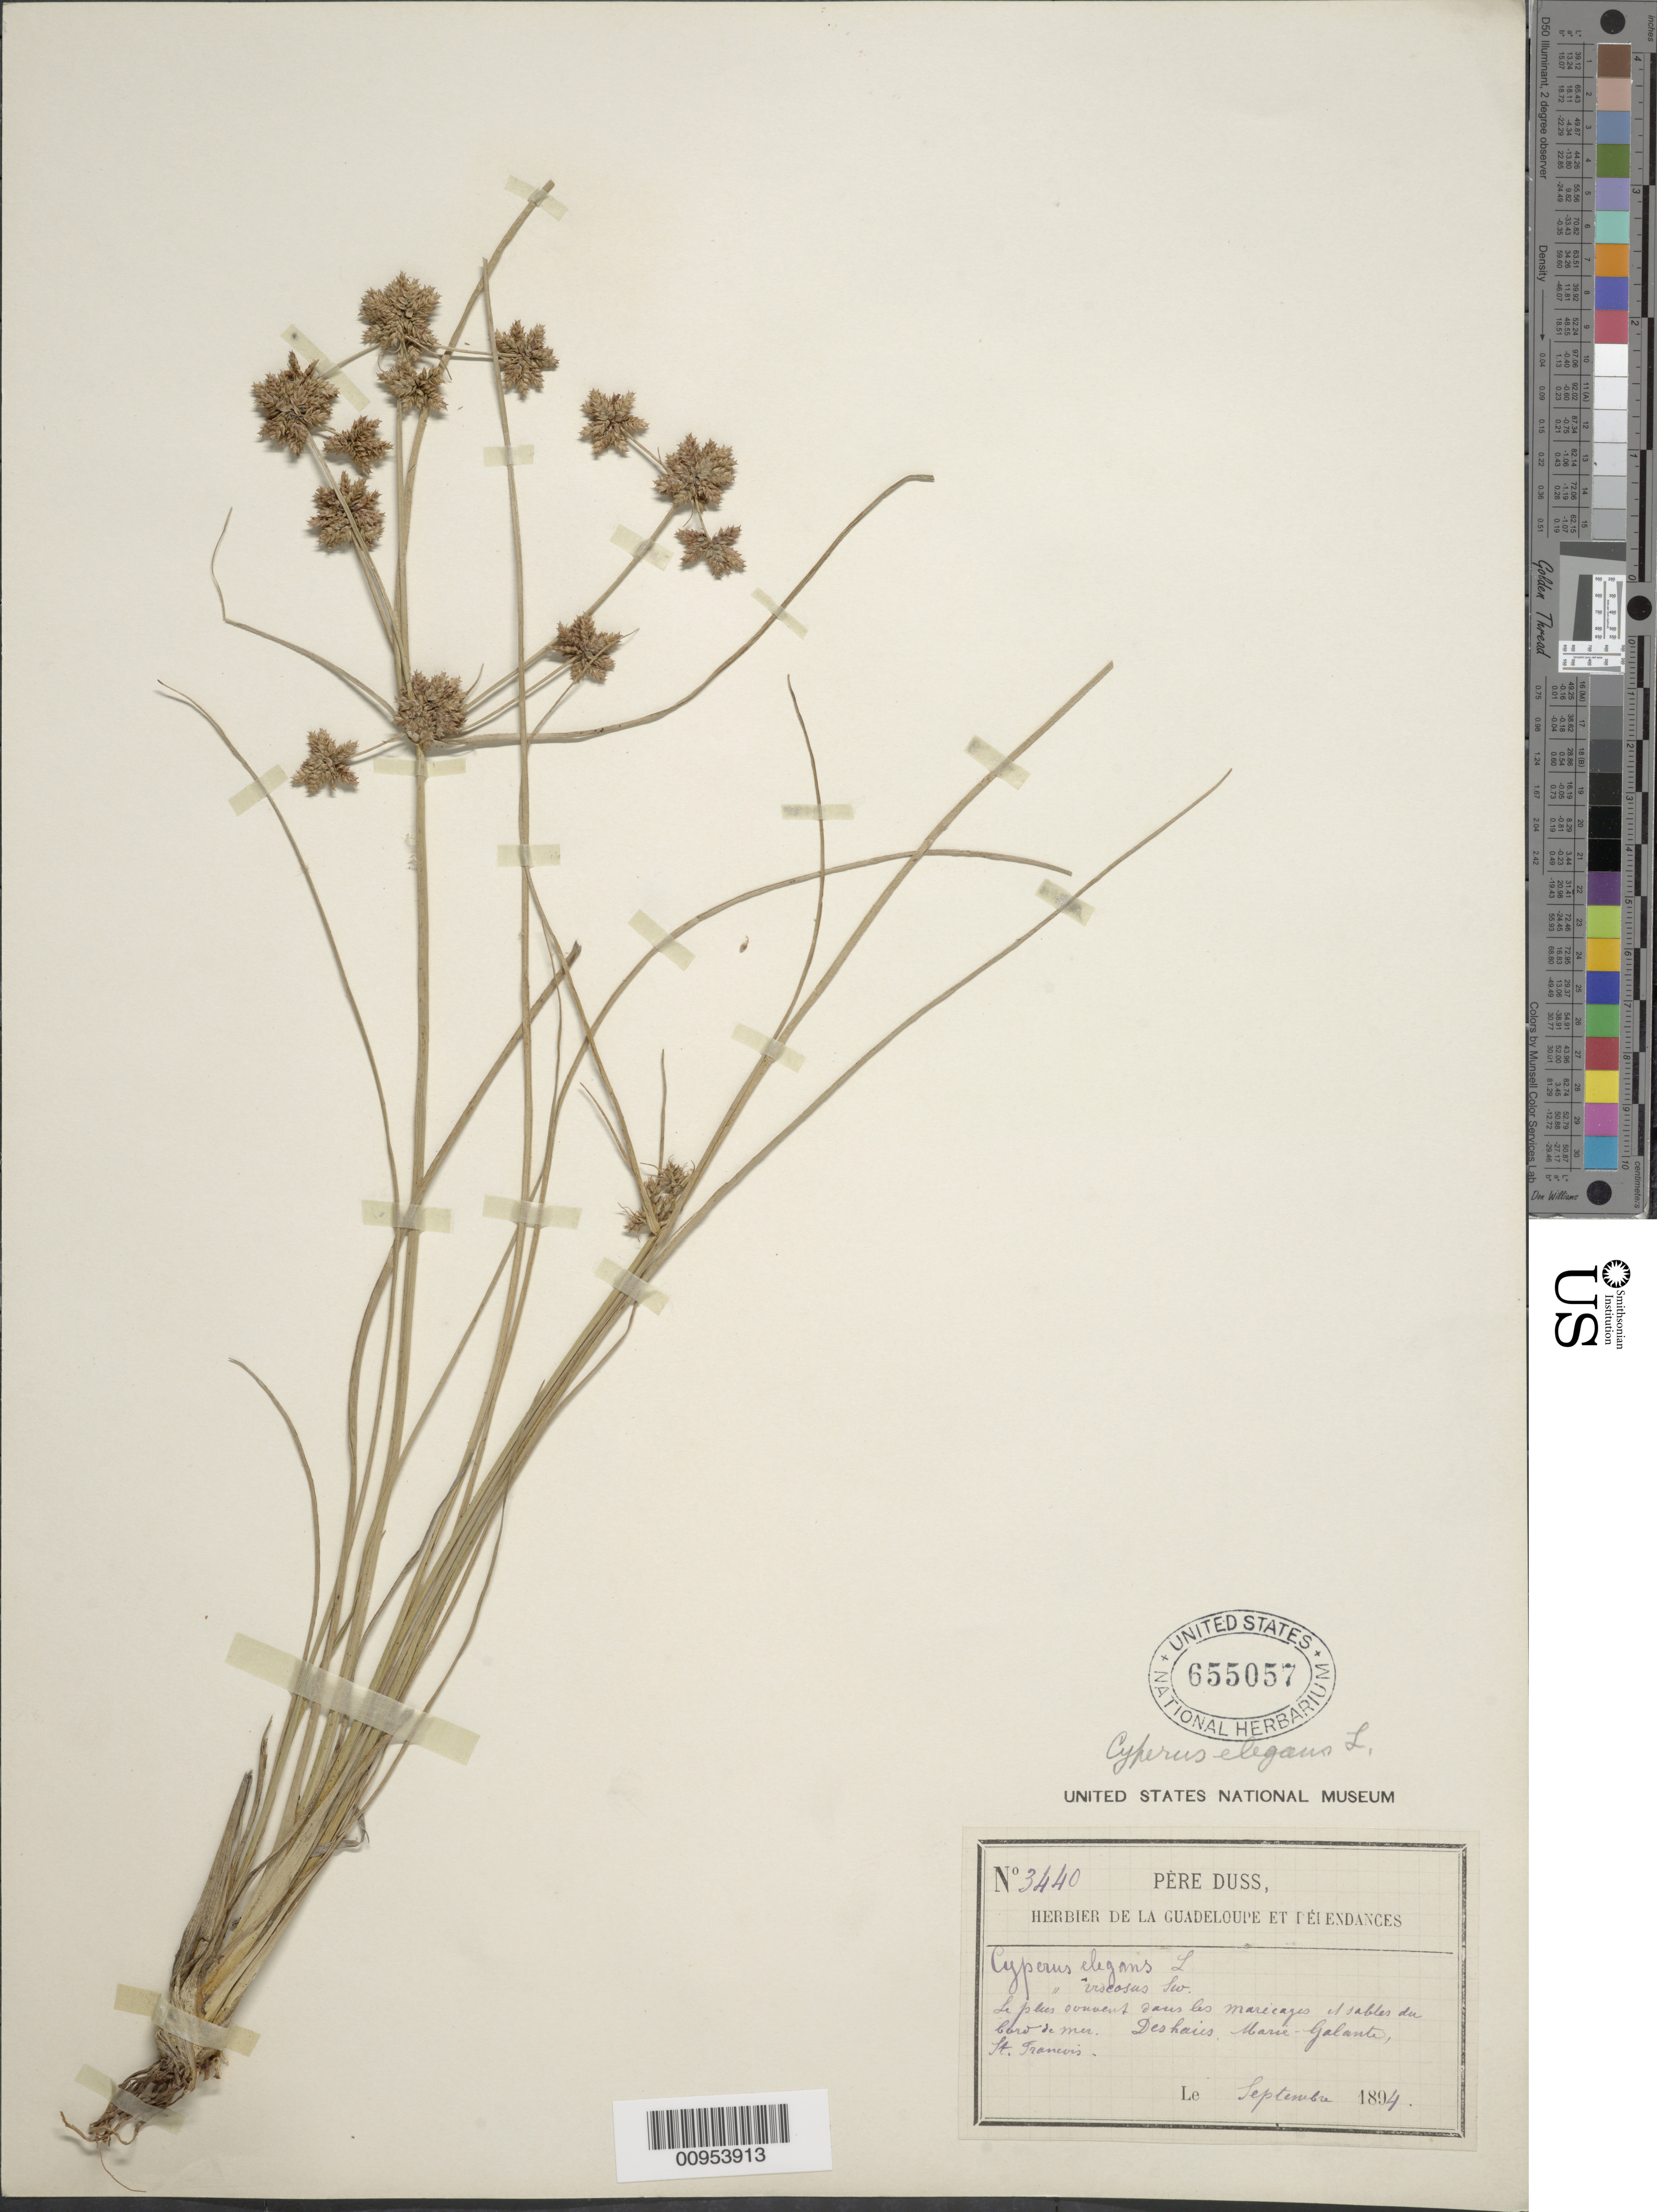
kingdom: Plantae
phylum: Tracheophyta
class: Liliopsida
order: Poales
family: Cyperaceae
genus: Cyperus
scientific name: Cyperus elegans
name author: L.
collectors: Père Duss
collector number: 3440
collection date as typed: Sep 1894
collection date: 1894-09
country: Guadeloupe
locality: Deshaires, Marie Galante, St. Francis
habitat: La plus souvent dans les marécages et sables du bord de mer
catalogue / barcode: US 655057